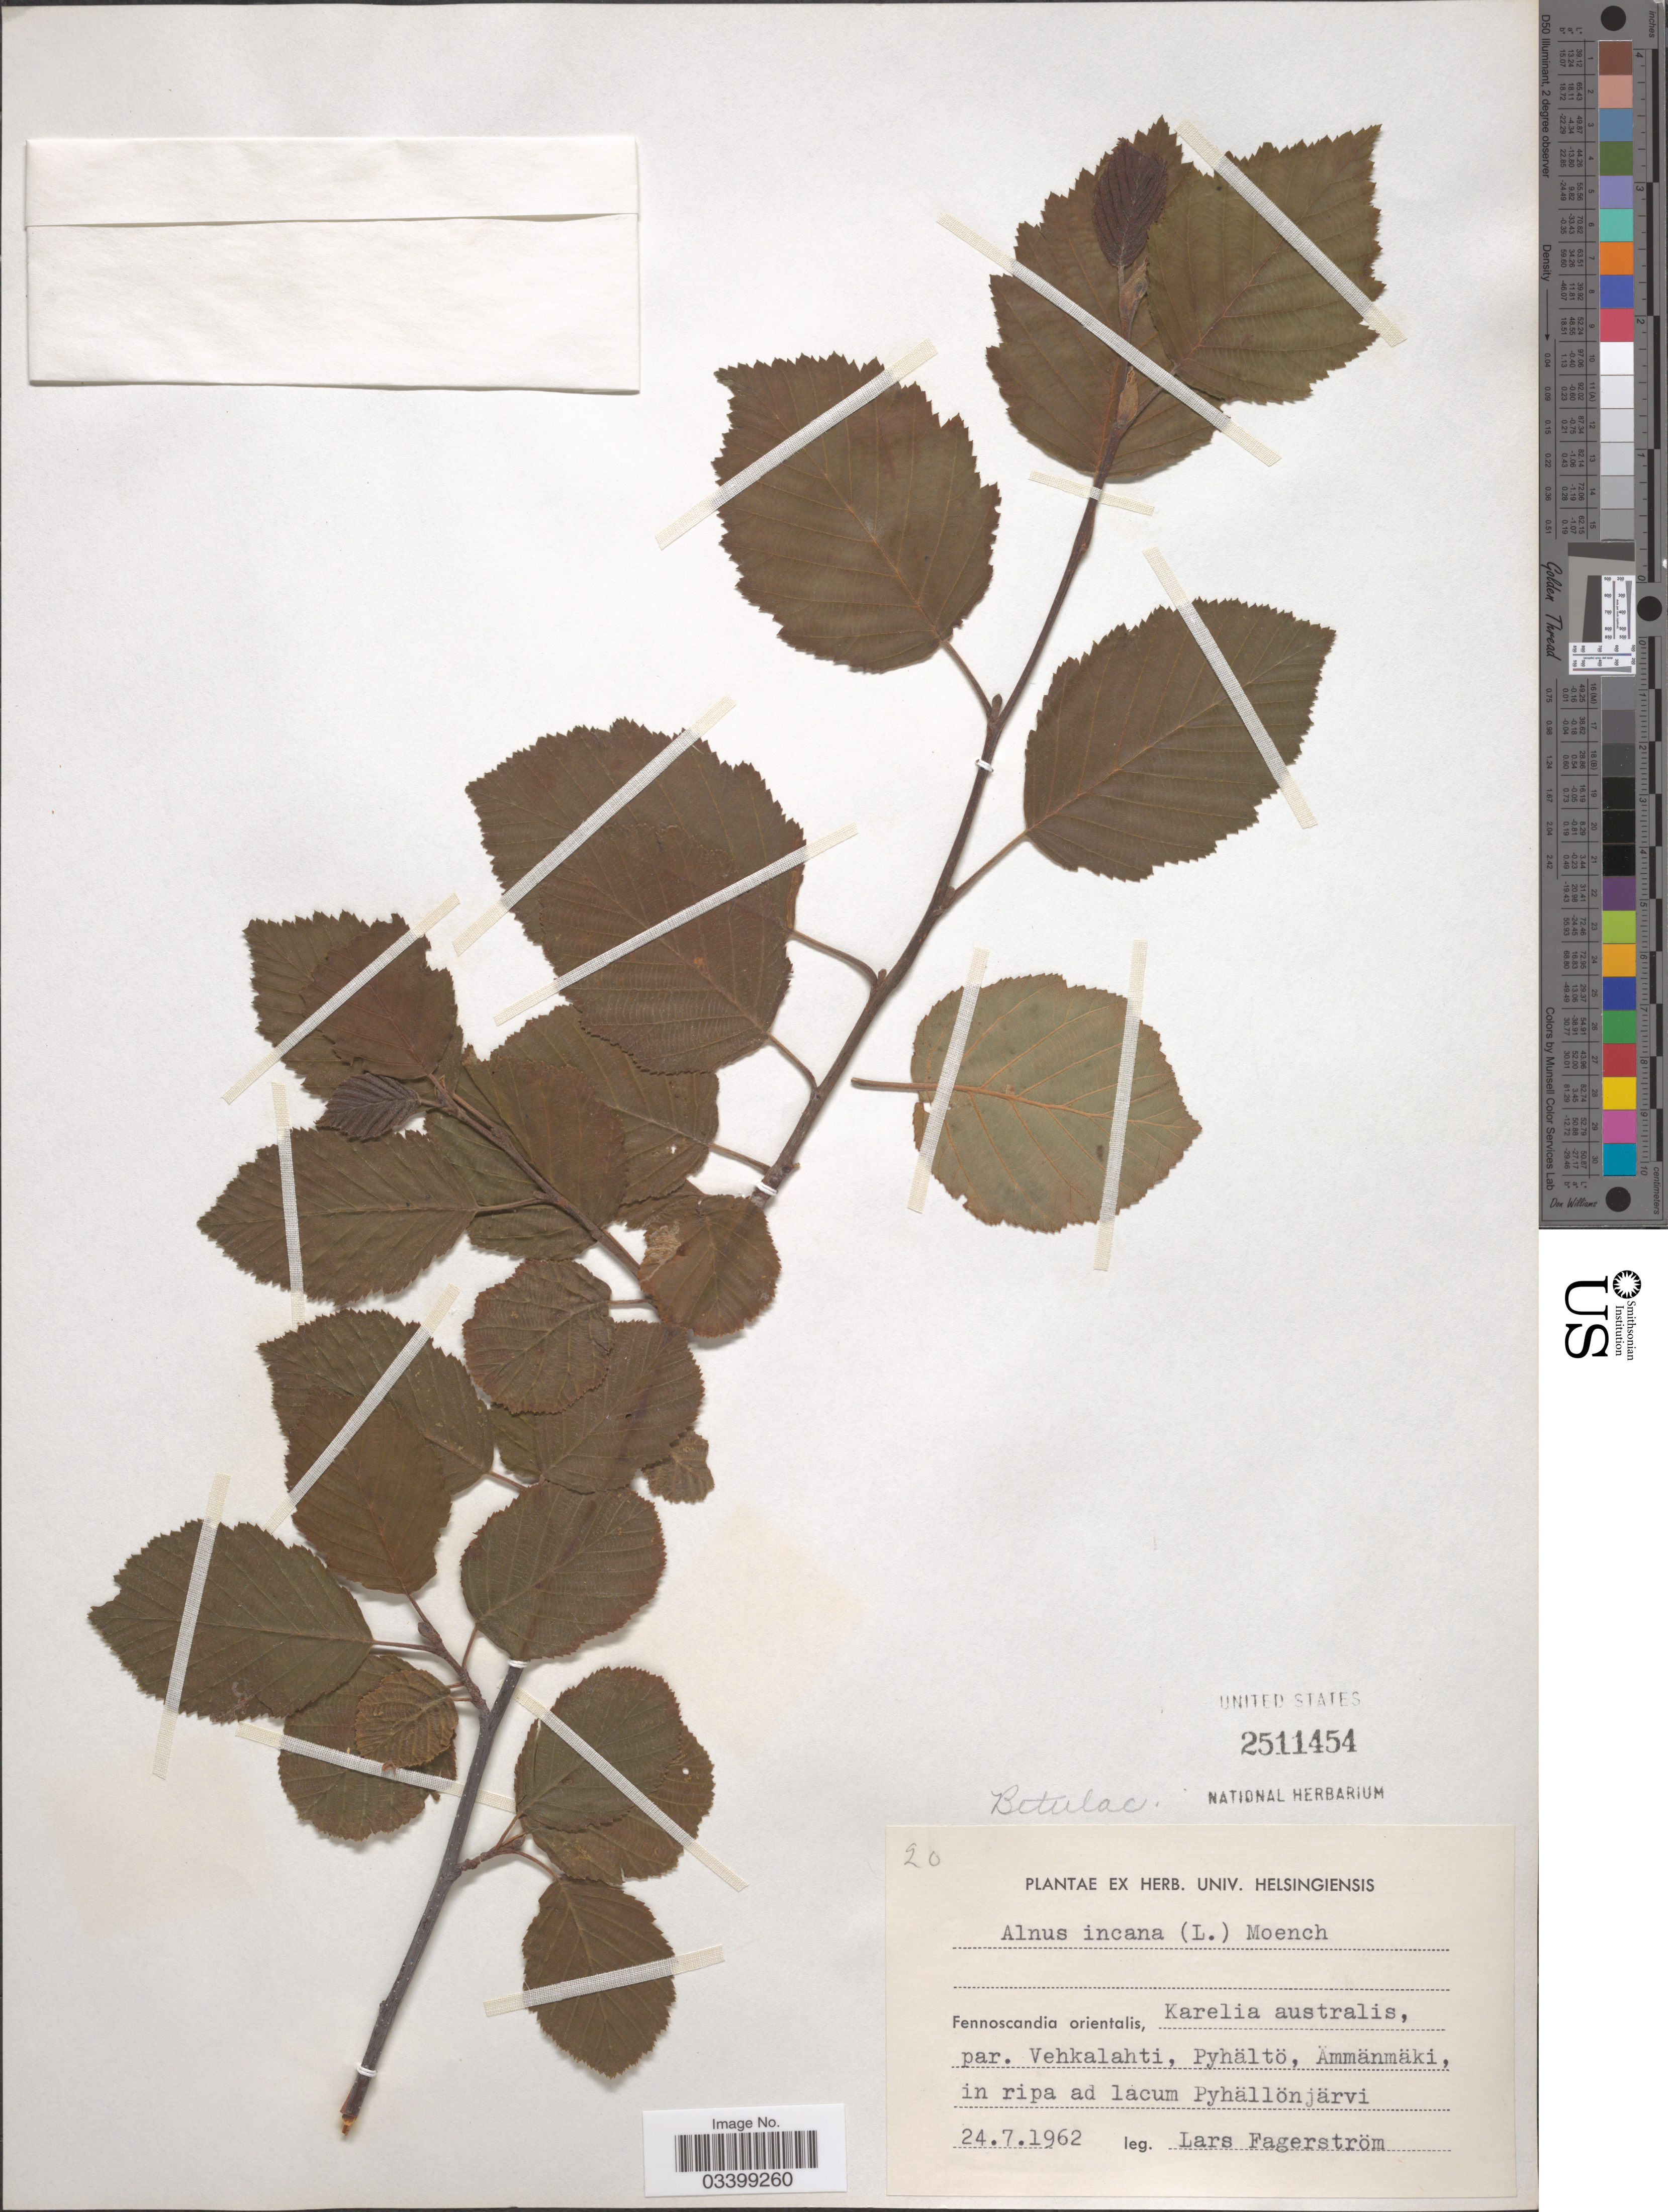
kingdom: Plantae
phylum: Tracheophyta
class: Magnoliopsida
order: Fagales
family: Betulaceae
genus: Alnus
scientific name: Alnus incana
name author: (L.) Moench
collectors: L. Fagerstrom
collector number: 20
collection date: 1962-07-24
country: Russian Federation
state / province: Karelia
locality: Fennoscandia orientalis, Karelia australis, par. Vehkalahti, Pyhältö, Ämmänmäki, in ripa ad lacum Pyhällönjärvi.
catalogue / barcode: US 2511454